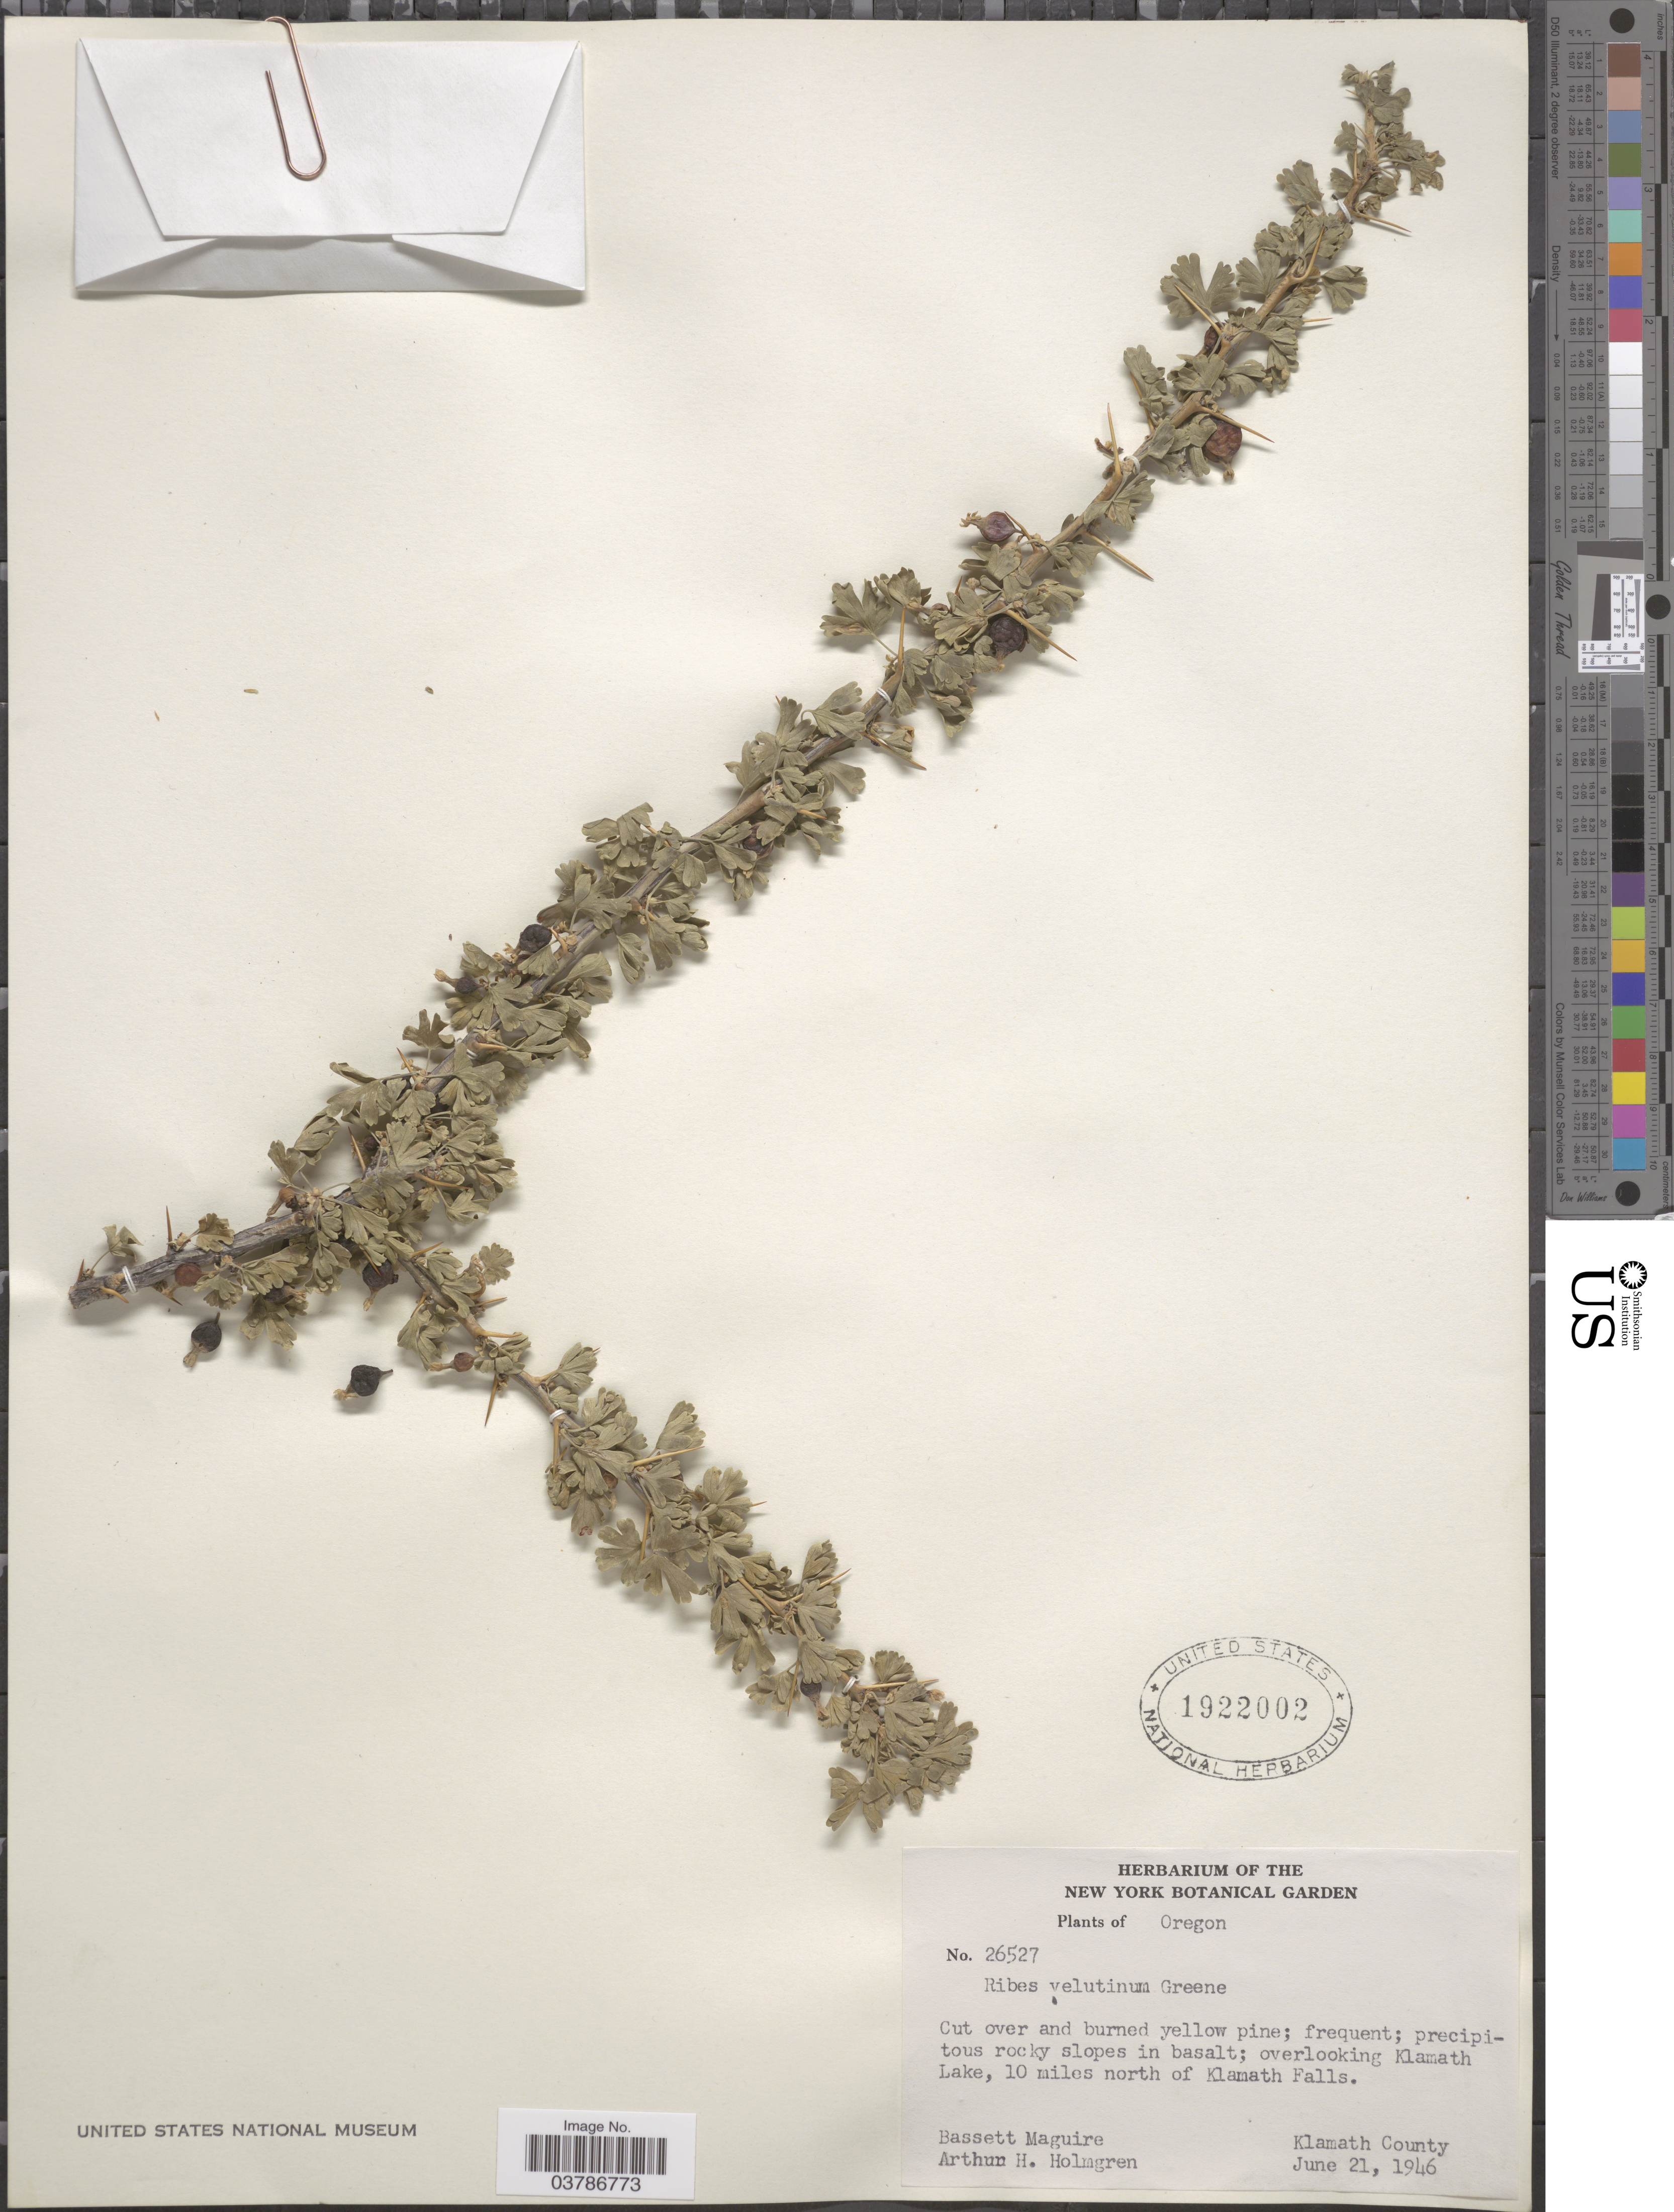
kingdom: Plantae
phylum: Tracheophyta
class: Magnoliopsida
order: Saxifragales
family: Grossulariaceae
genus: Ribes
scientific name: Ribes velutinum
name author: Greene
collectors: B. Maguire & A. H. Holmgren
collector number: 26527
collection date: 1946-06-21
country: United States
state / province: Oregon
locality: Overlooking Klamath Lake, 10 miles north of Klamath Falls. Klamath County.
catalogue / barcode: US 1922002